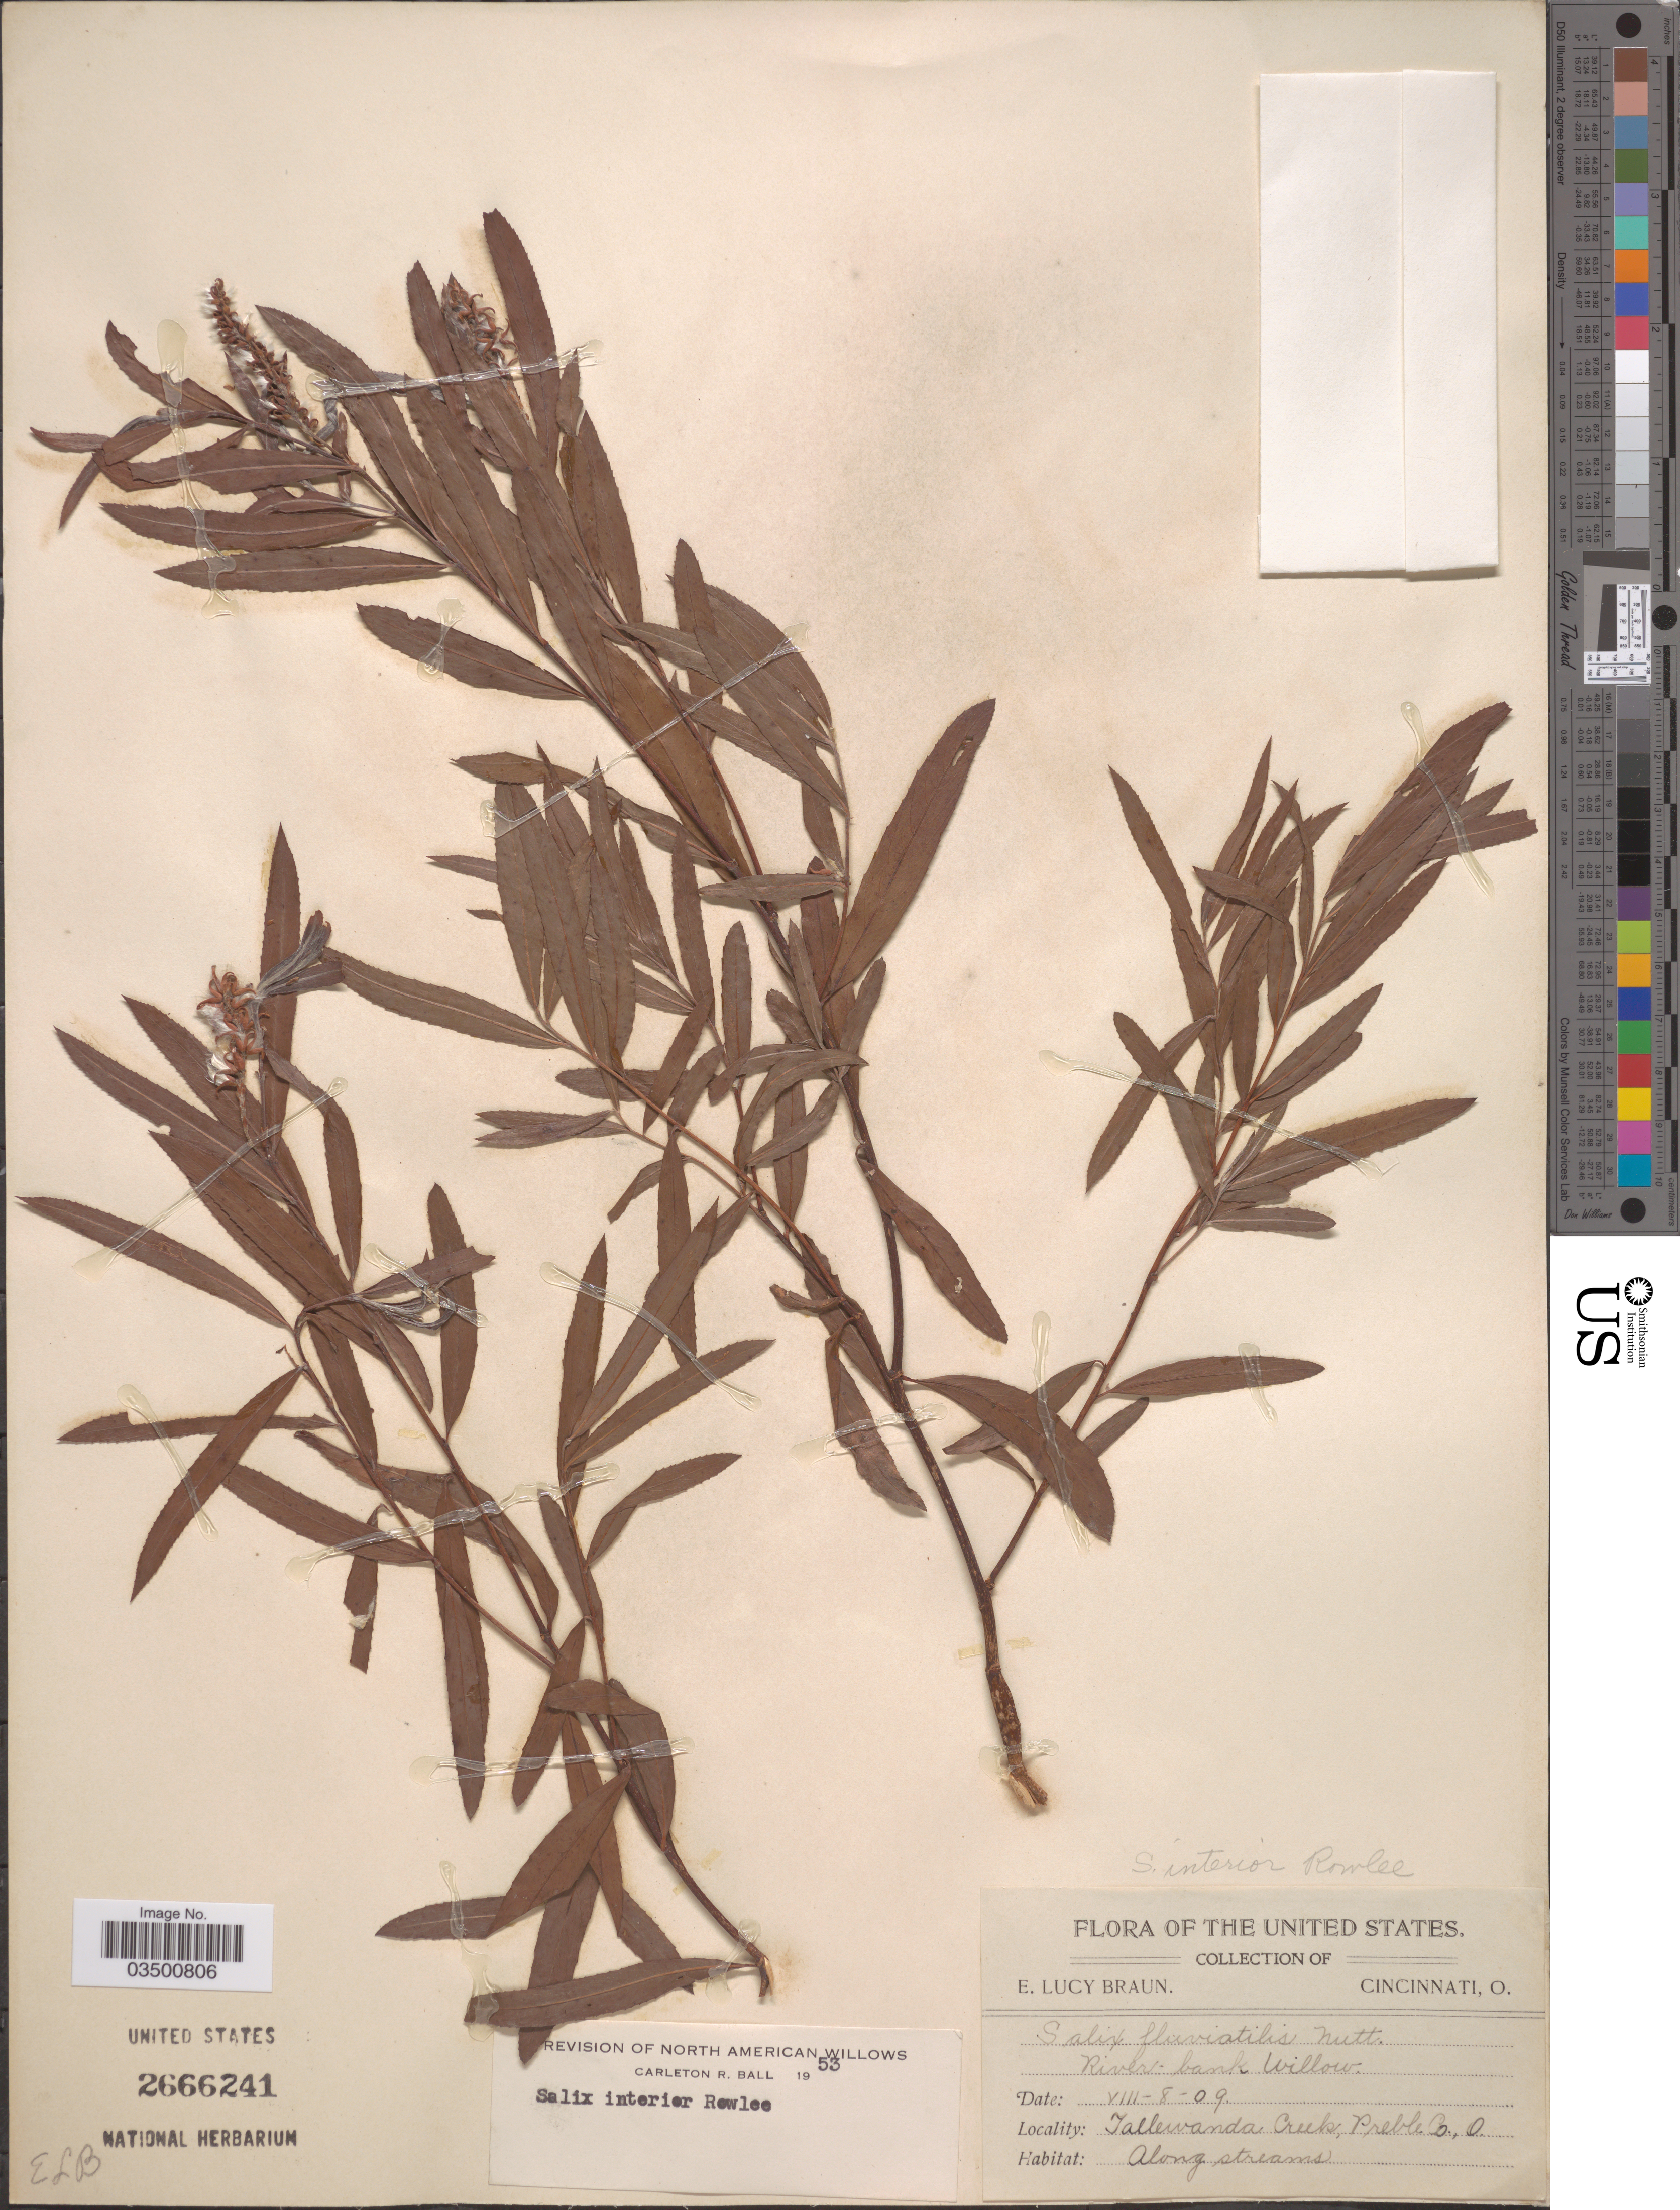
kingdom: Plantae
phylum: Tracheophyta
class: Magnoliopsida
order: Malpighiales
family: Salicaceae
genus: Salix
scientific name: Salix interior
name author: Rowlee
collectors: E. L. Braun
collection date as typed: Transcribed d/m/y: 8/8/9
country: United States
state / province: Ohio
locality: Tallewanda Creek, Preble Co. Along streams.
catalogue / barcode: US 2666241